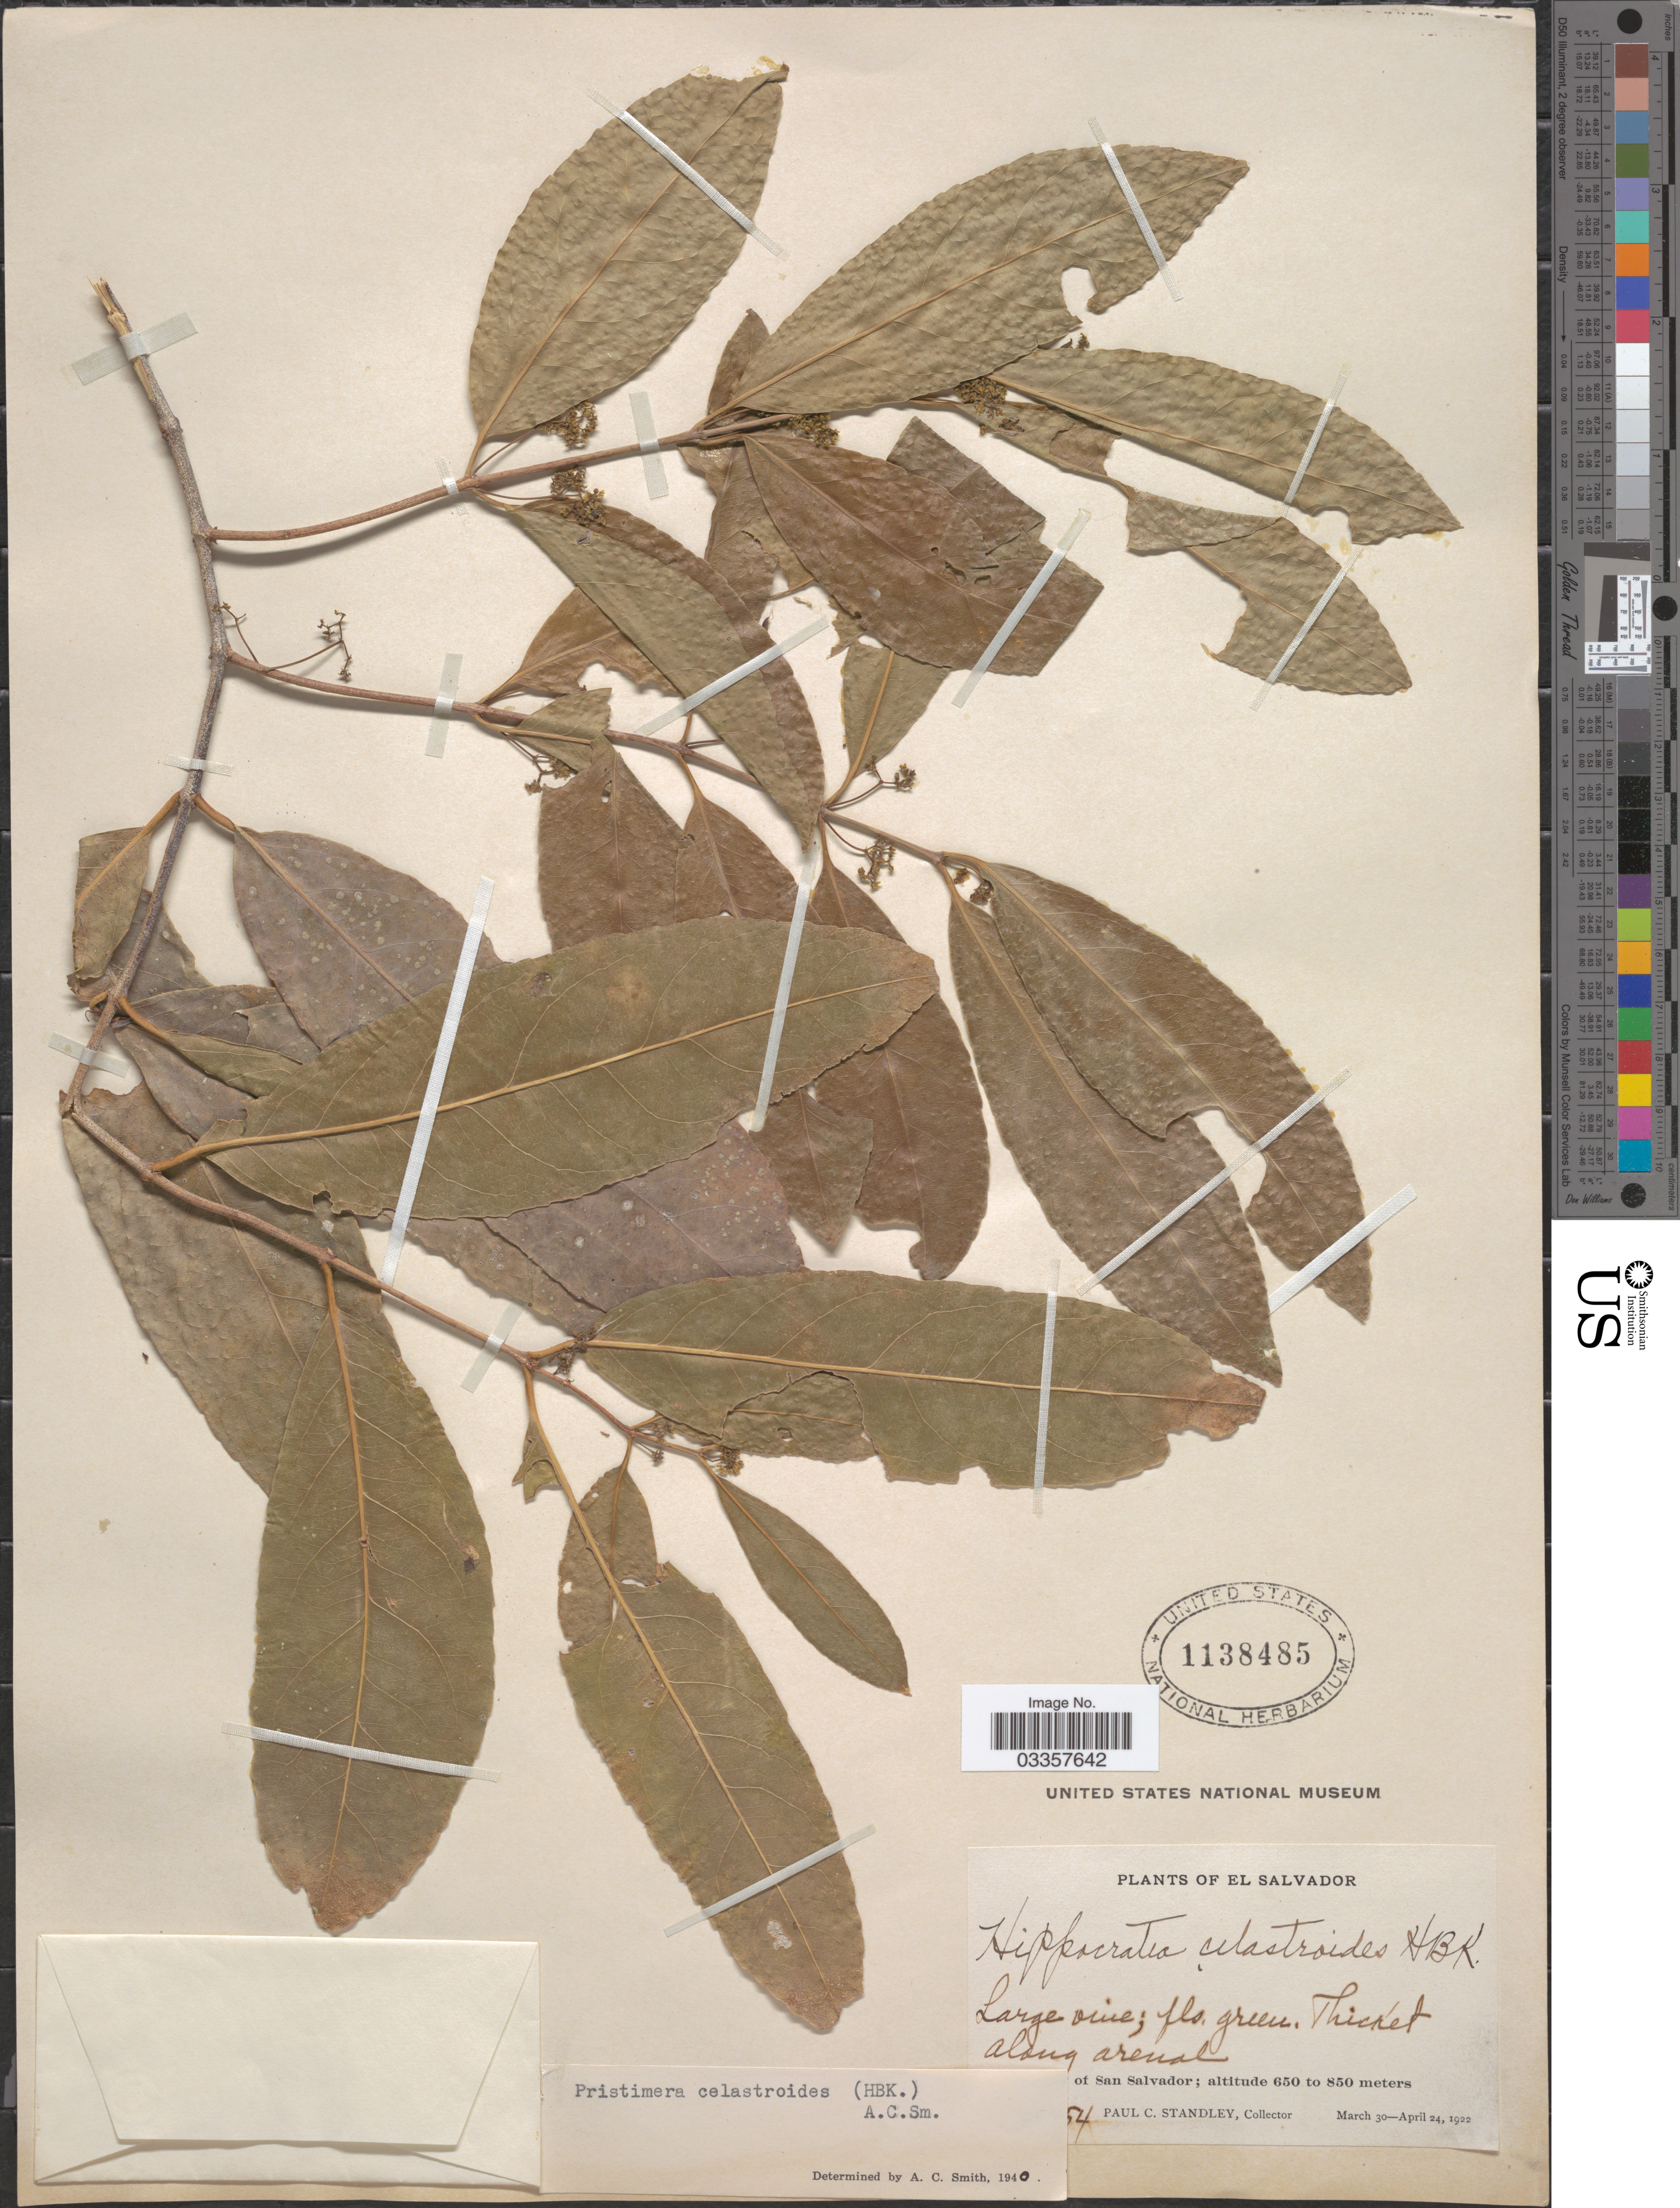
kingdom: Plantae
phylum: Tracheophyta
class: Magnoliopsida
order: Celastrales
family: Celastraceae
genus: Pristimera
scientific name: Pristimera celastroides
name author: (Kunth) A.C. Sm.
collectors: P. C. Standley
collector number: !54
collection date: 1922-03-30/1922-04-24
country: El Salvador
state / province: San Salvador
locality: [illegible text] of San Salvador.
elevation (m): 650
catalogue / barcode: US 1138485